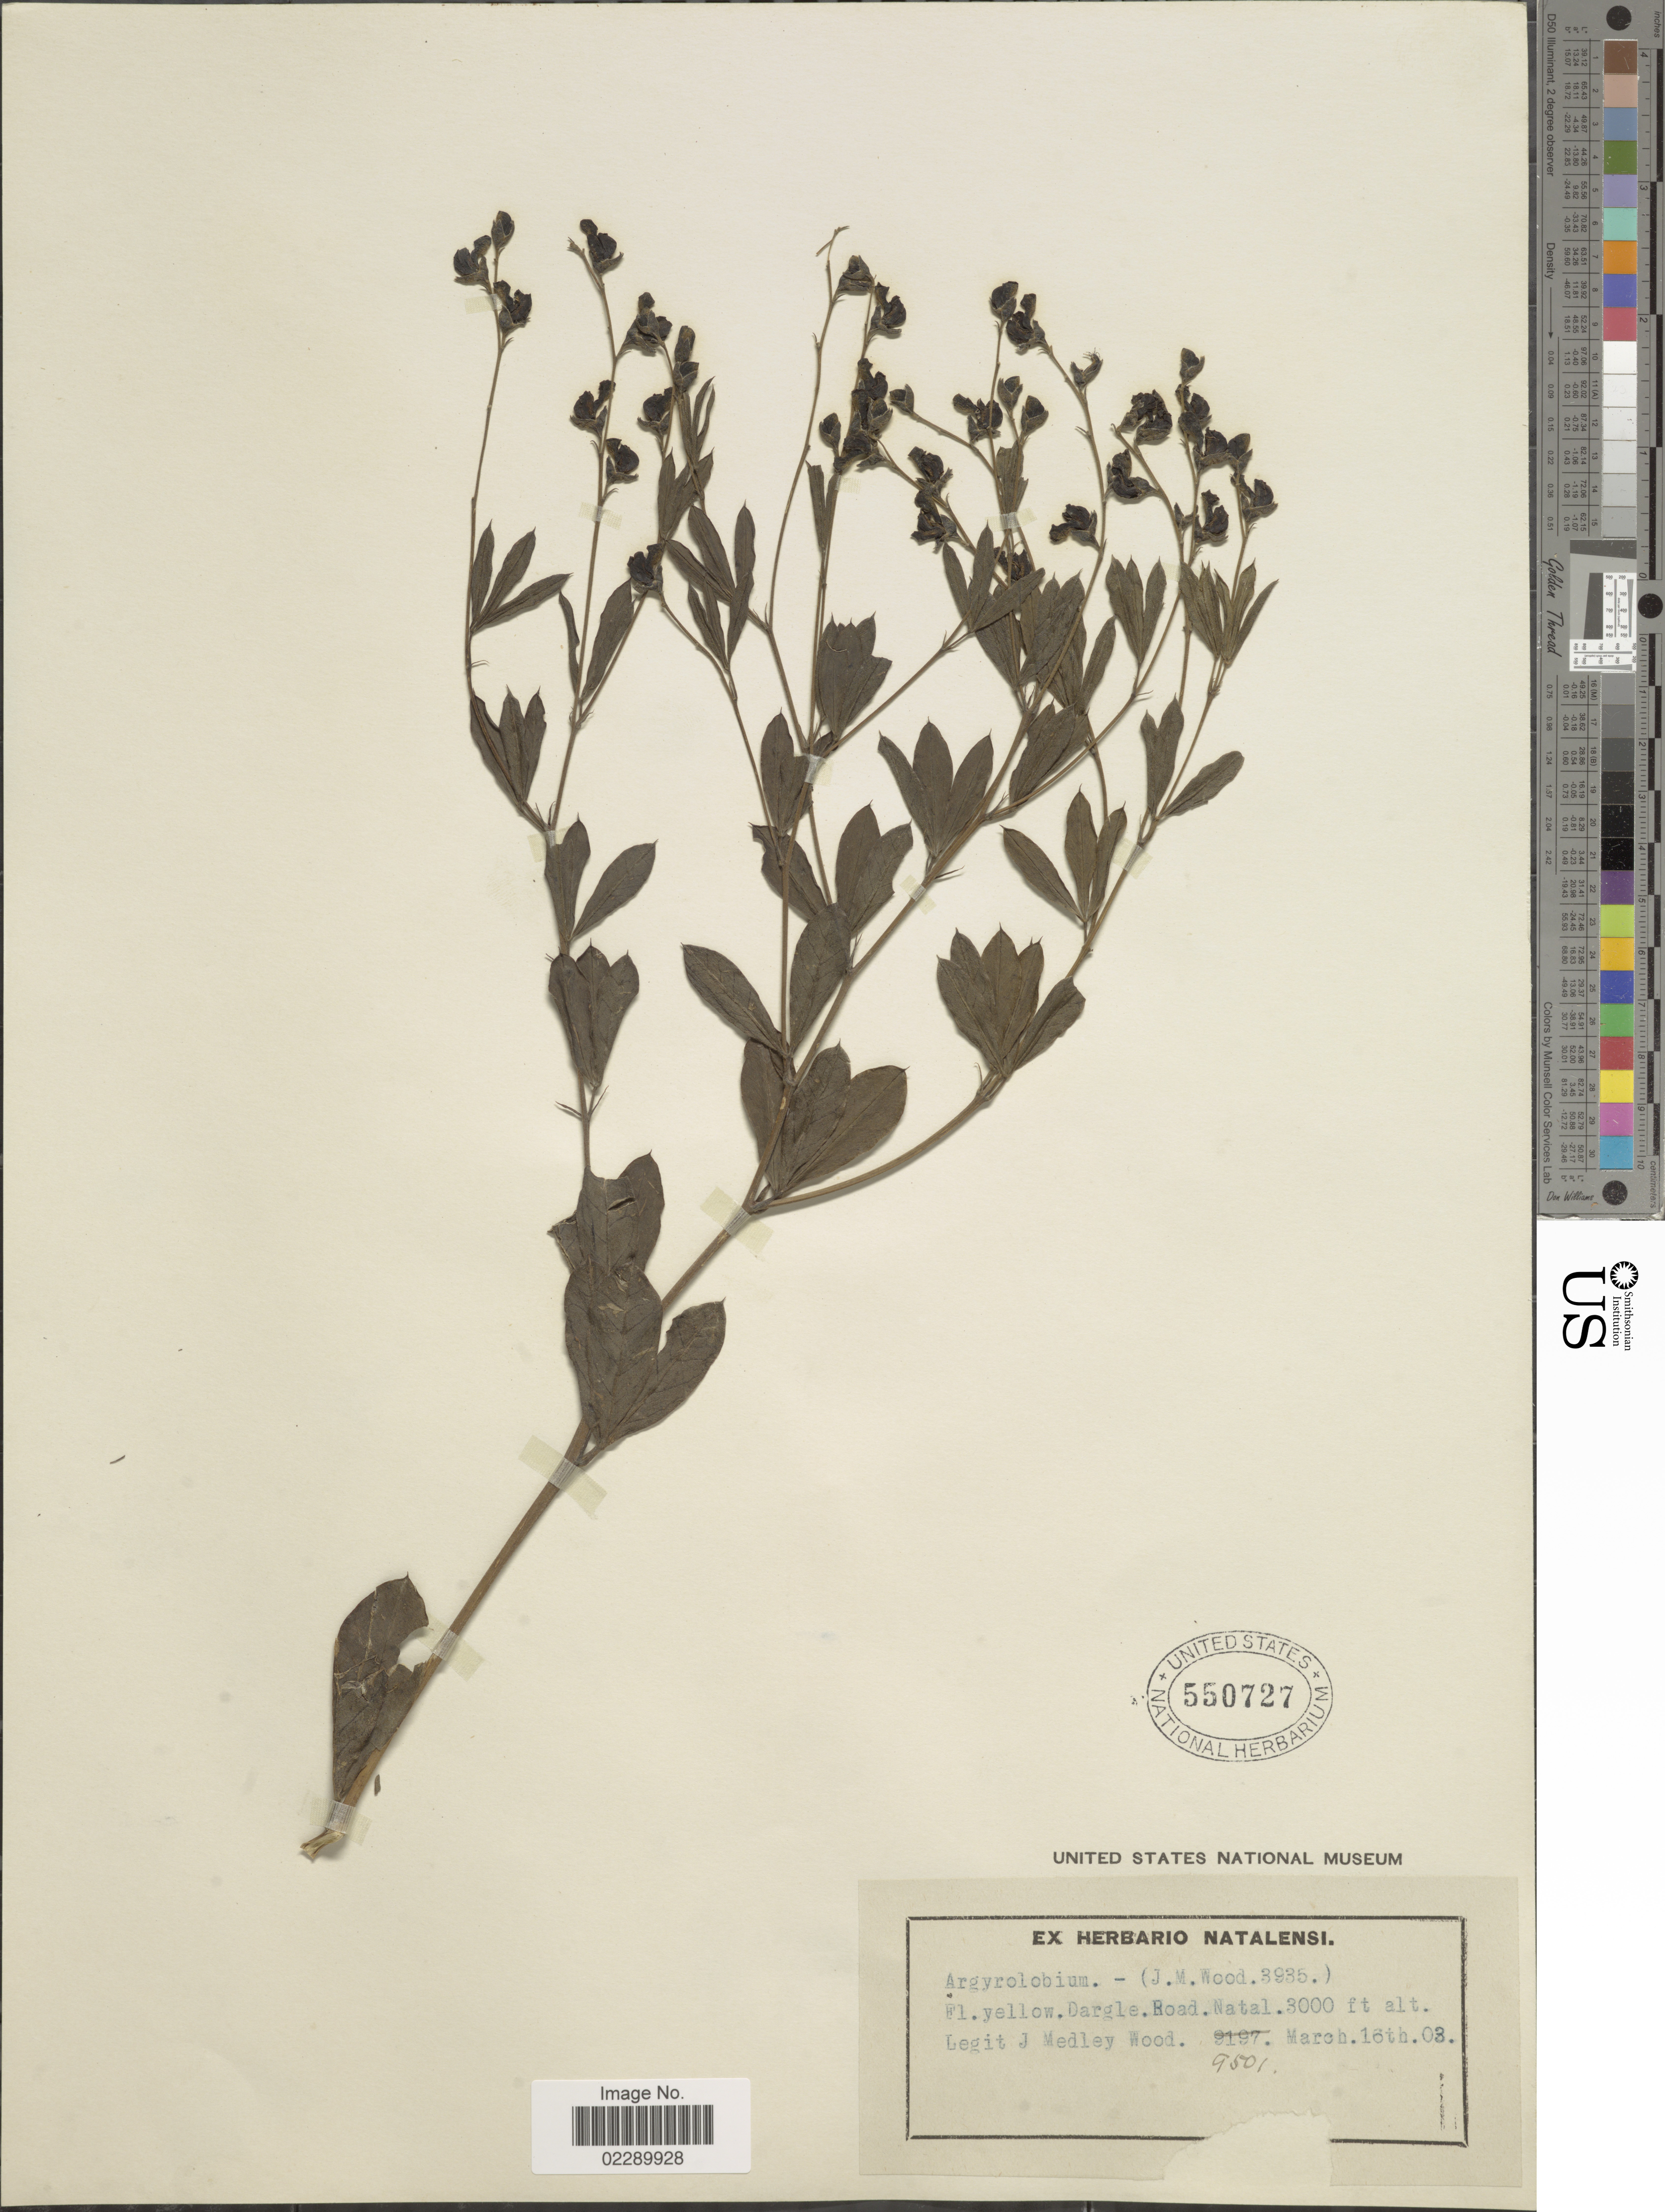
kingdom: Plantae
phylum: Tracheophyta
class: Magnoliopsida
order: Fabales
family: Fabaceae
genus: Argyrolobium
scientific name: Argyrolobium sp.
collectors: J. Medley Wood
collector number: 9501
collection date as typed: Transcribed d/m/y: 16/3/3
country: South Africa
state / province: KwaZulu-Natal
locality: Dargle. Road. Natal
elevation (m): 914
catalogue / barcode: US 550727